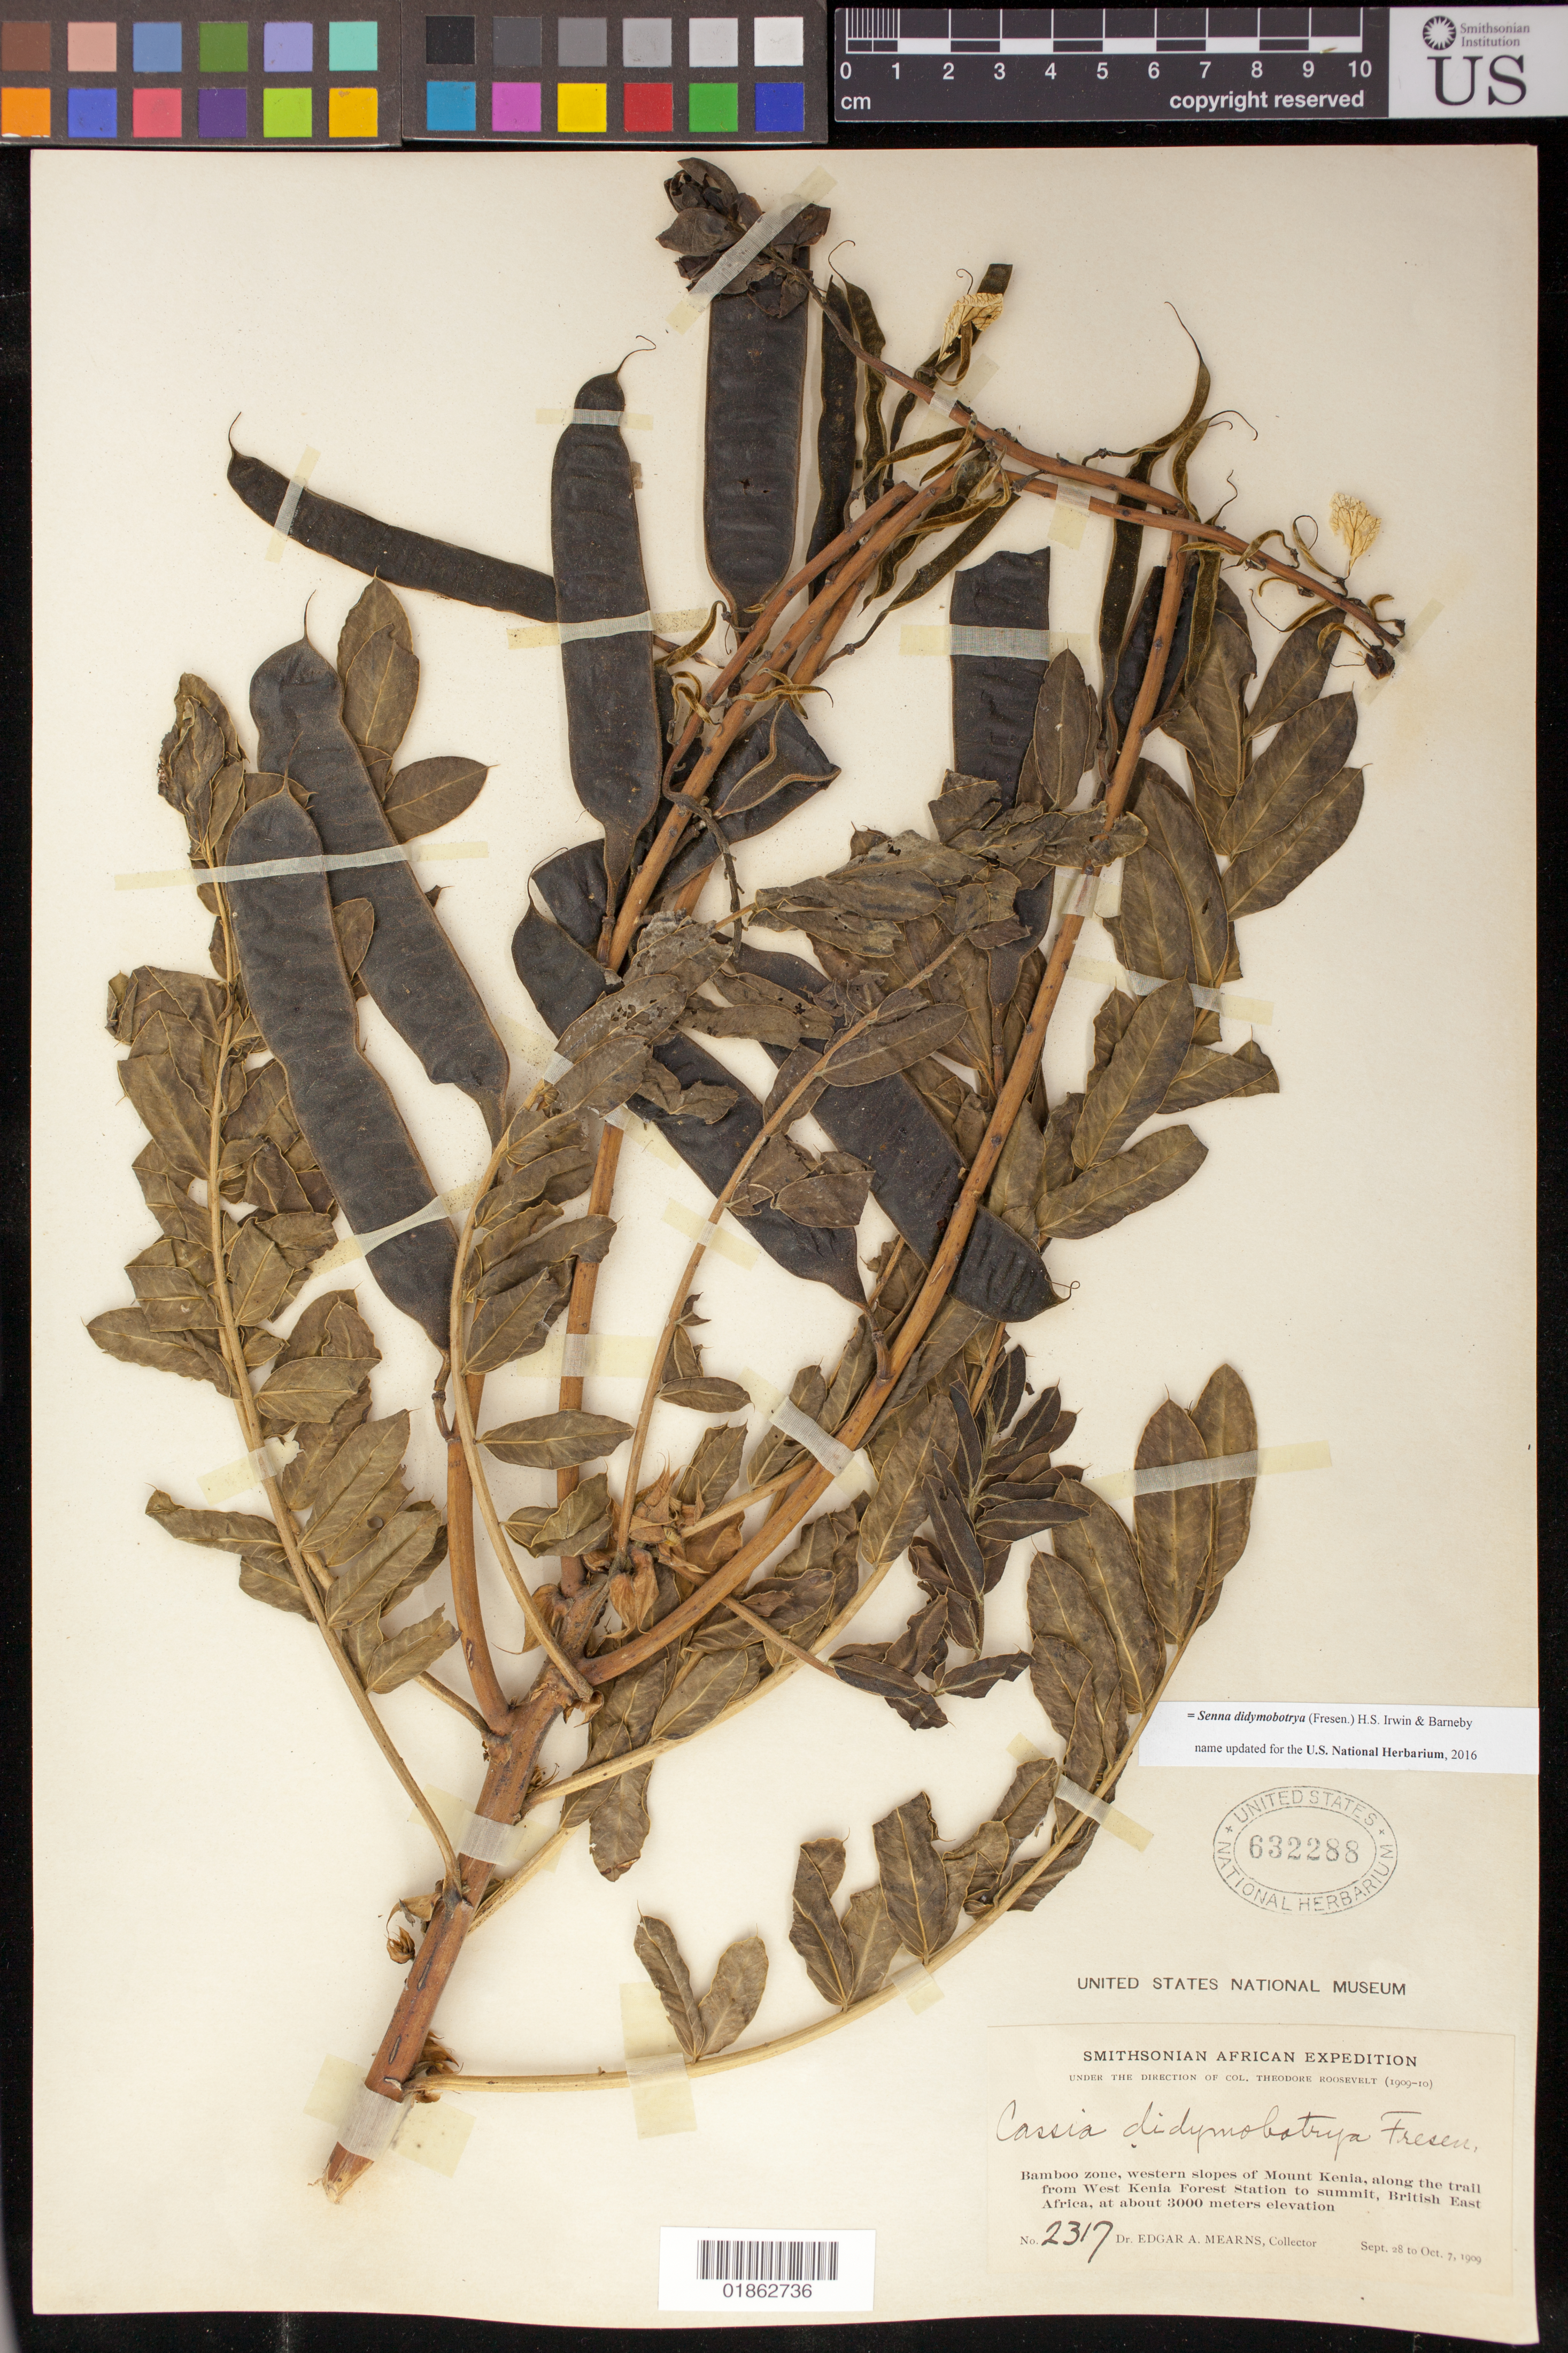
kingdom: Plantae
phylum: Tracheophyta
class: Magnoliopsida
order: Fabales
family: Fabaceae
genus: Senna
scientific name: Senna didymobotrya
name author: (Fresen.) H.S. Irwin & Barneby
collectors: E. A. Mearns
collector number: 2317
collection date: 1909-09-28/1909-10-07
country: Kenya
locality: Bamboo zone, western slopes of Mount Kenia, along the trail from West Kenia Forest Station to summit, British East Africa.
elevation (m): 3000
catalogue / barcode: US 632288